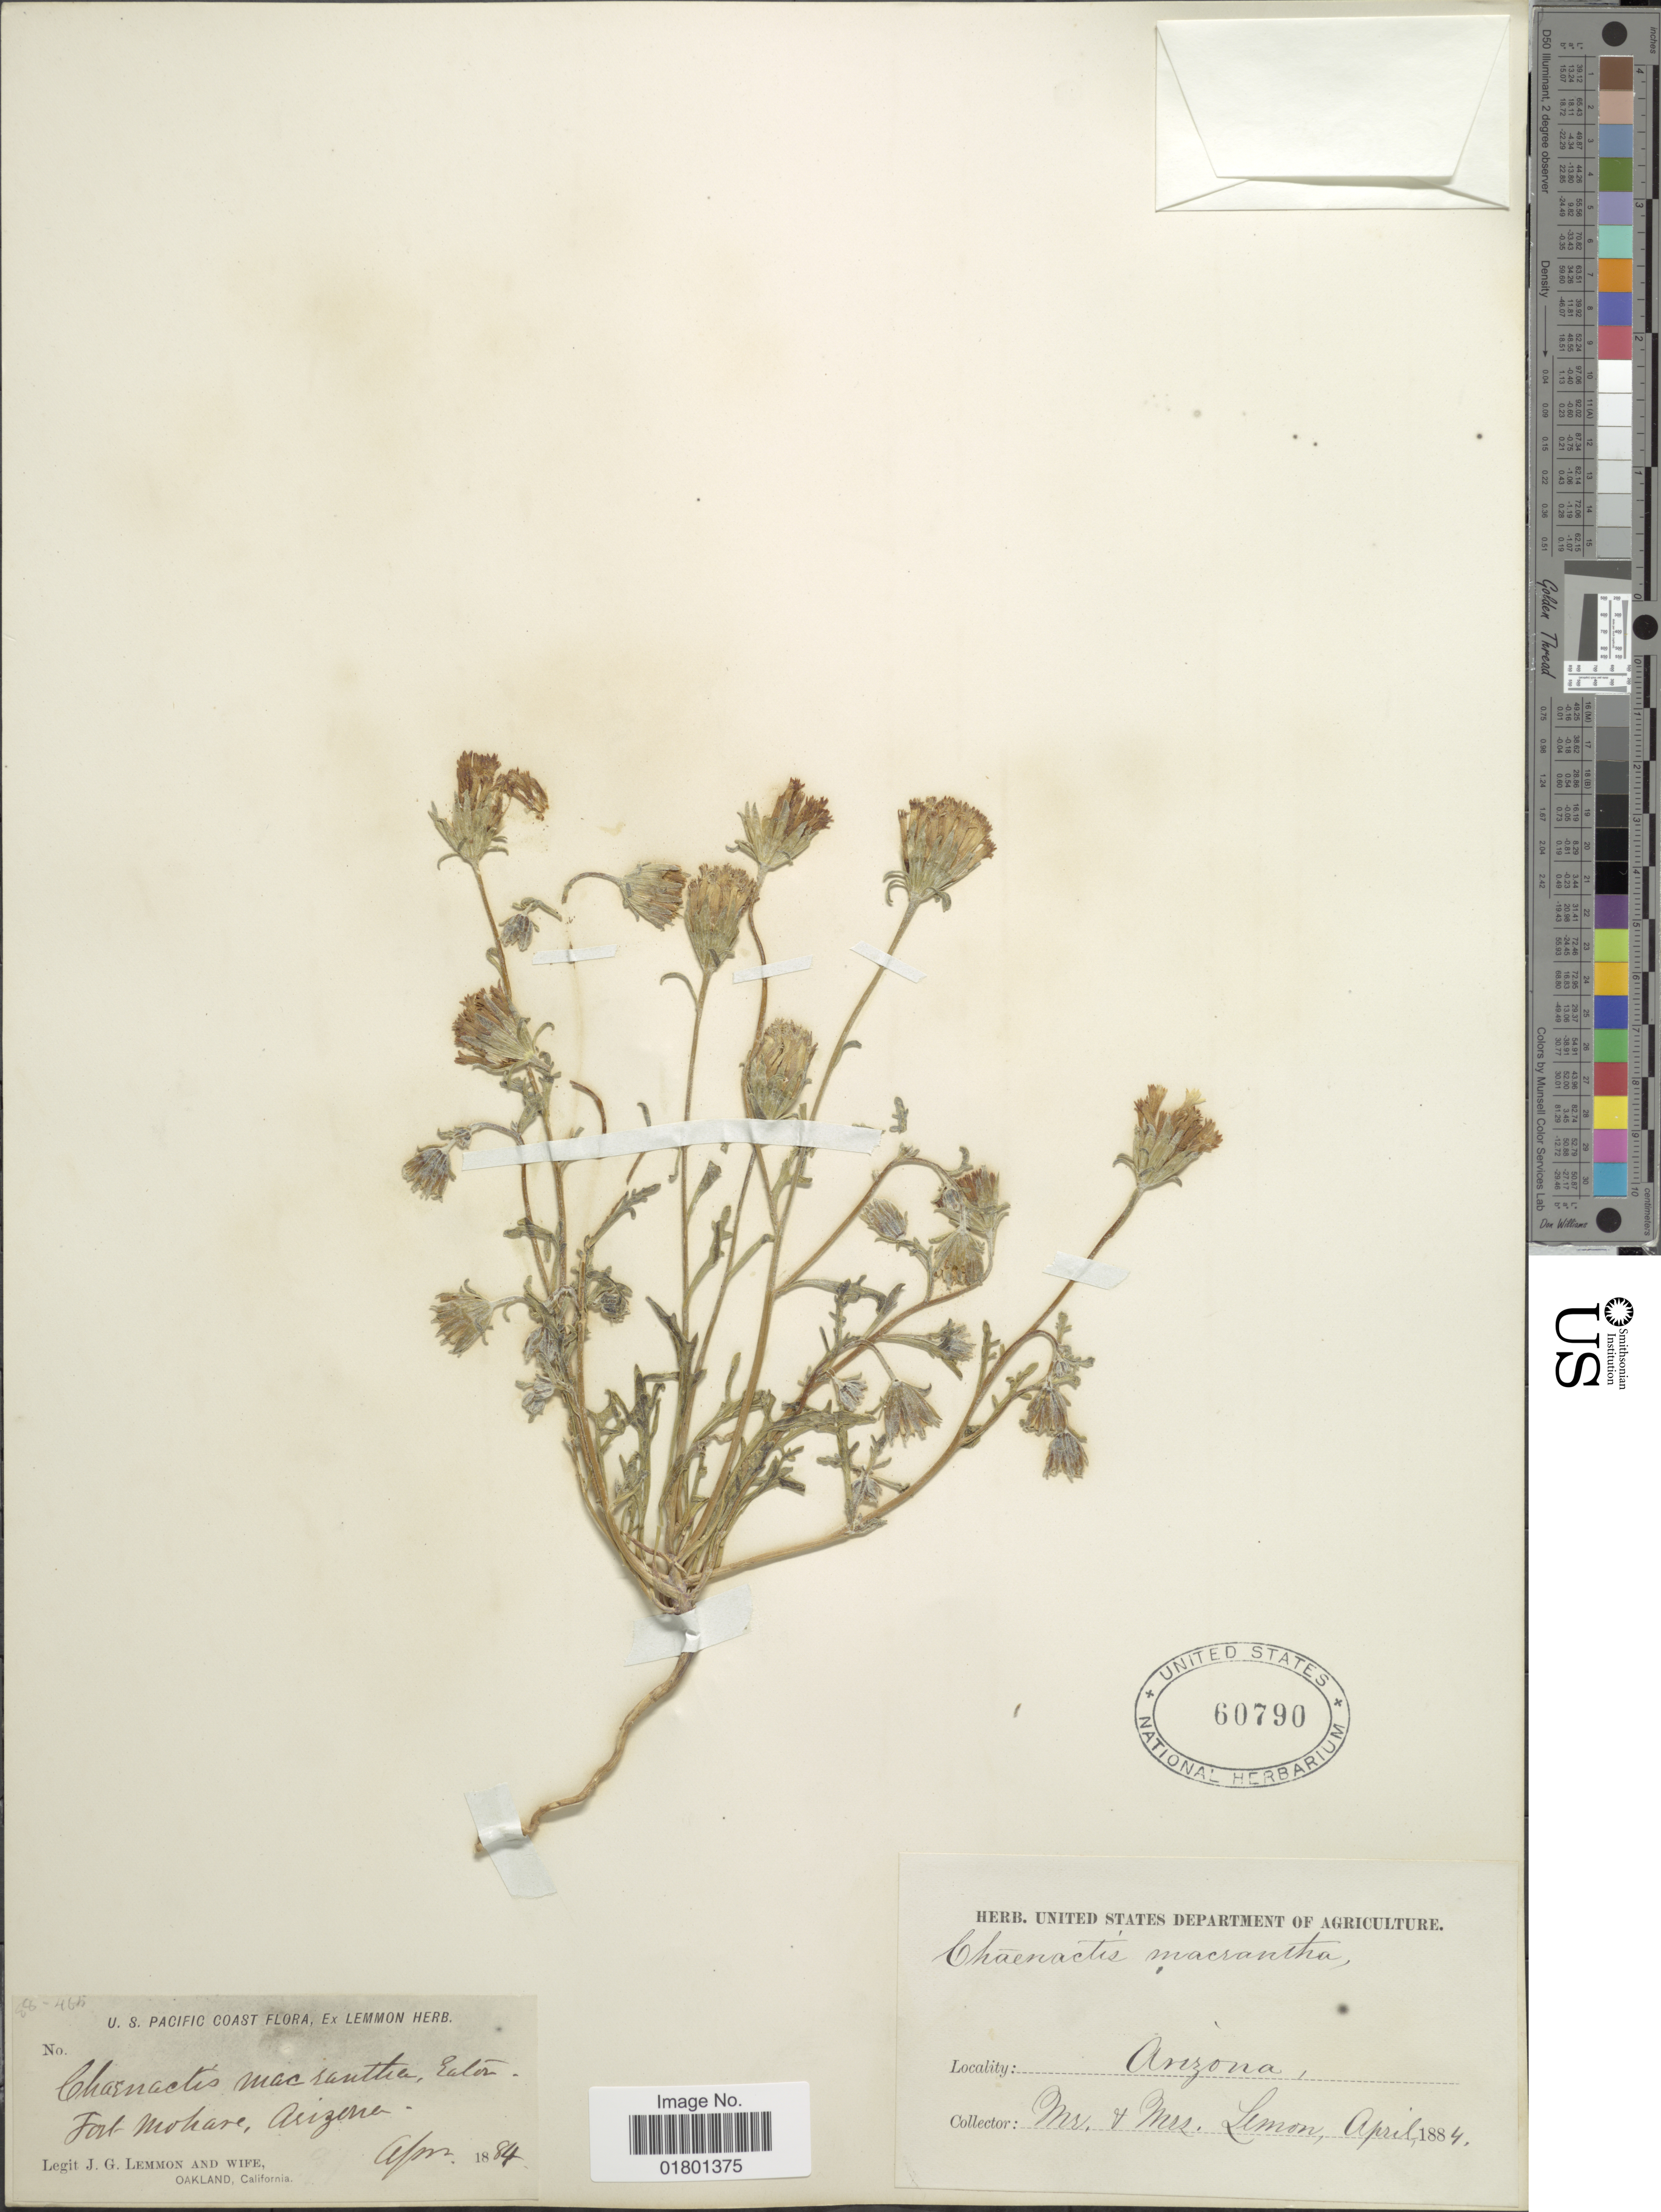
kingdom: Plantae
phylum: Tracheophyta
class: Magnoliopsida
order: Asterales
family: Asteraceae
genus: Chaenactis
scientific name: Chaenactis macrantha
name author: D.C. Eaton in C. King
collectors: J. Lemmon & Mrs. J. G. Lemmon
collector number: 88-465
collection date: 1884-04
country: United States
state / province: Arizona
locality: U.S. Pacific Coast, Fort Mohave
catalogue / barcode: US 60790